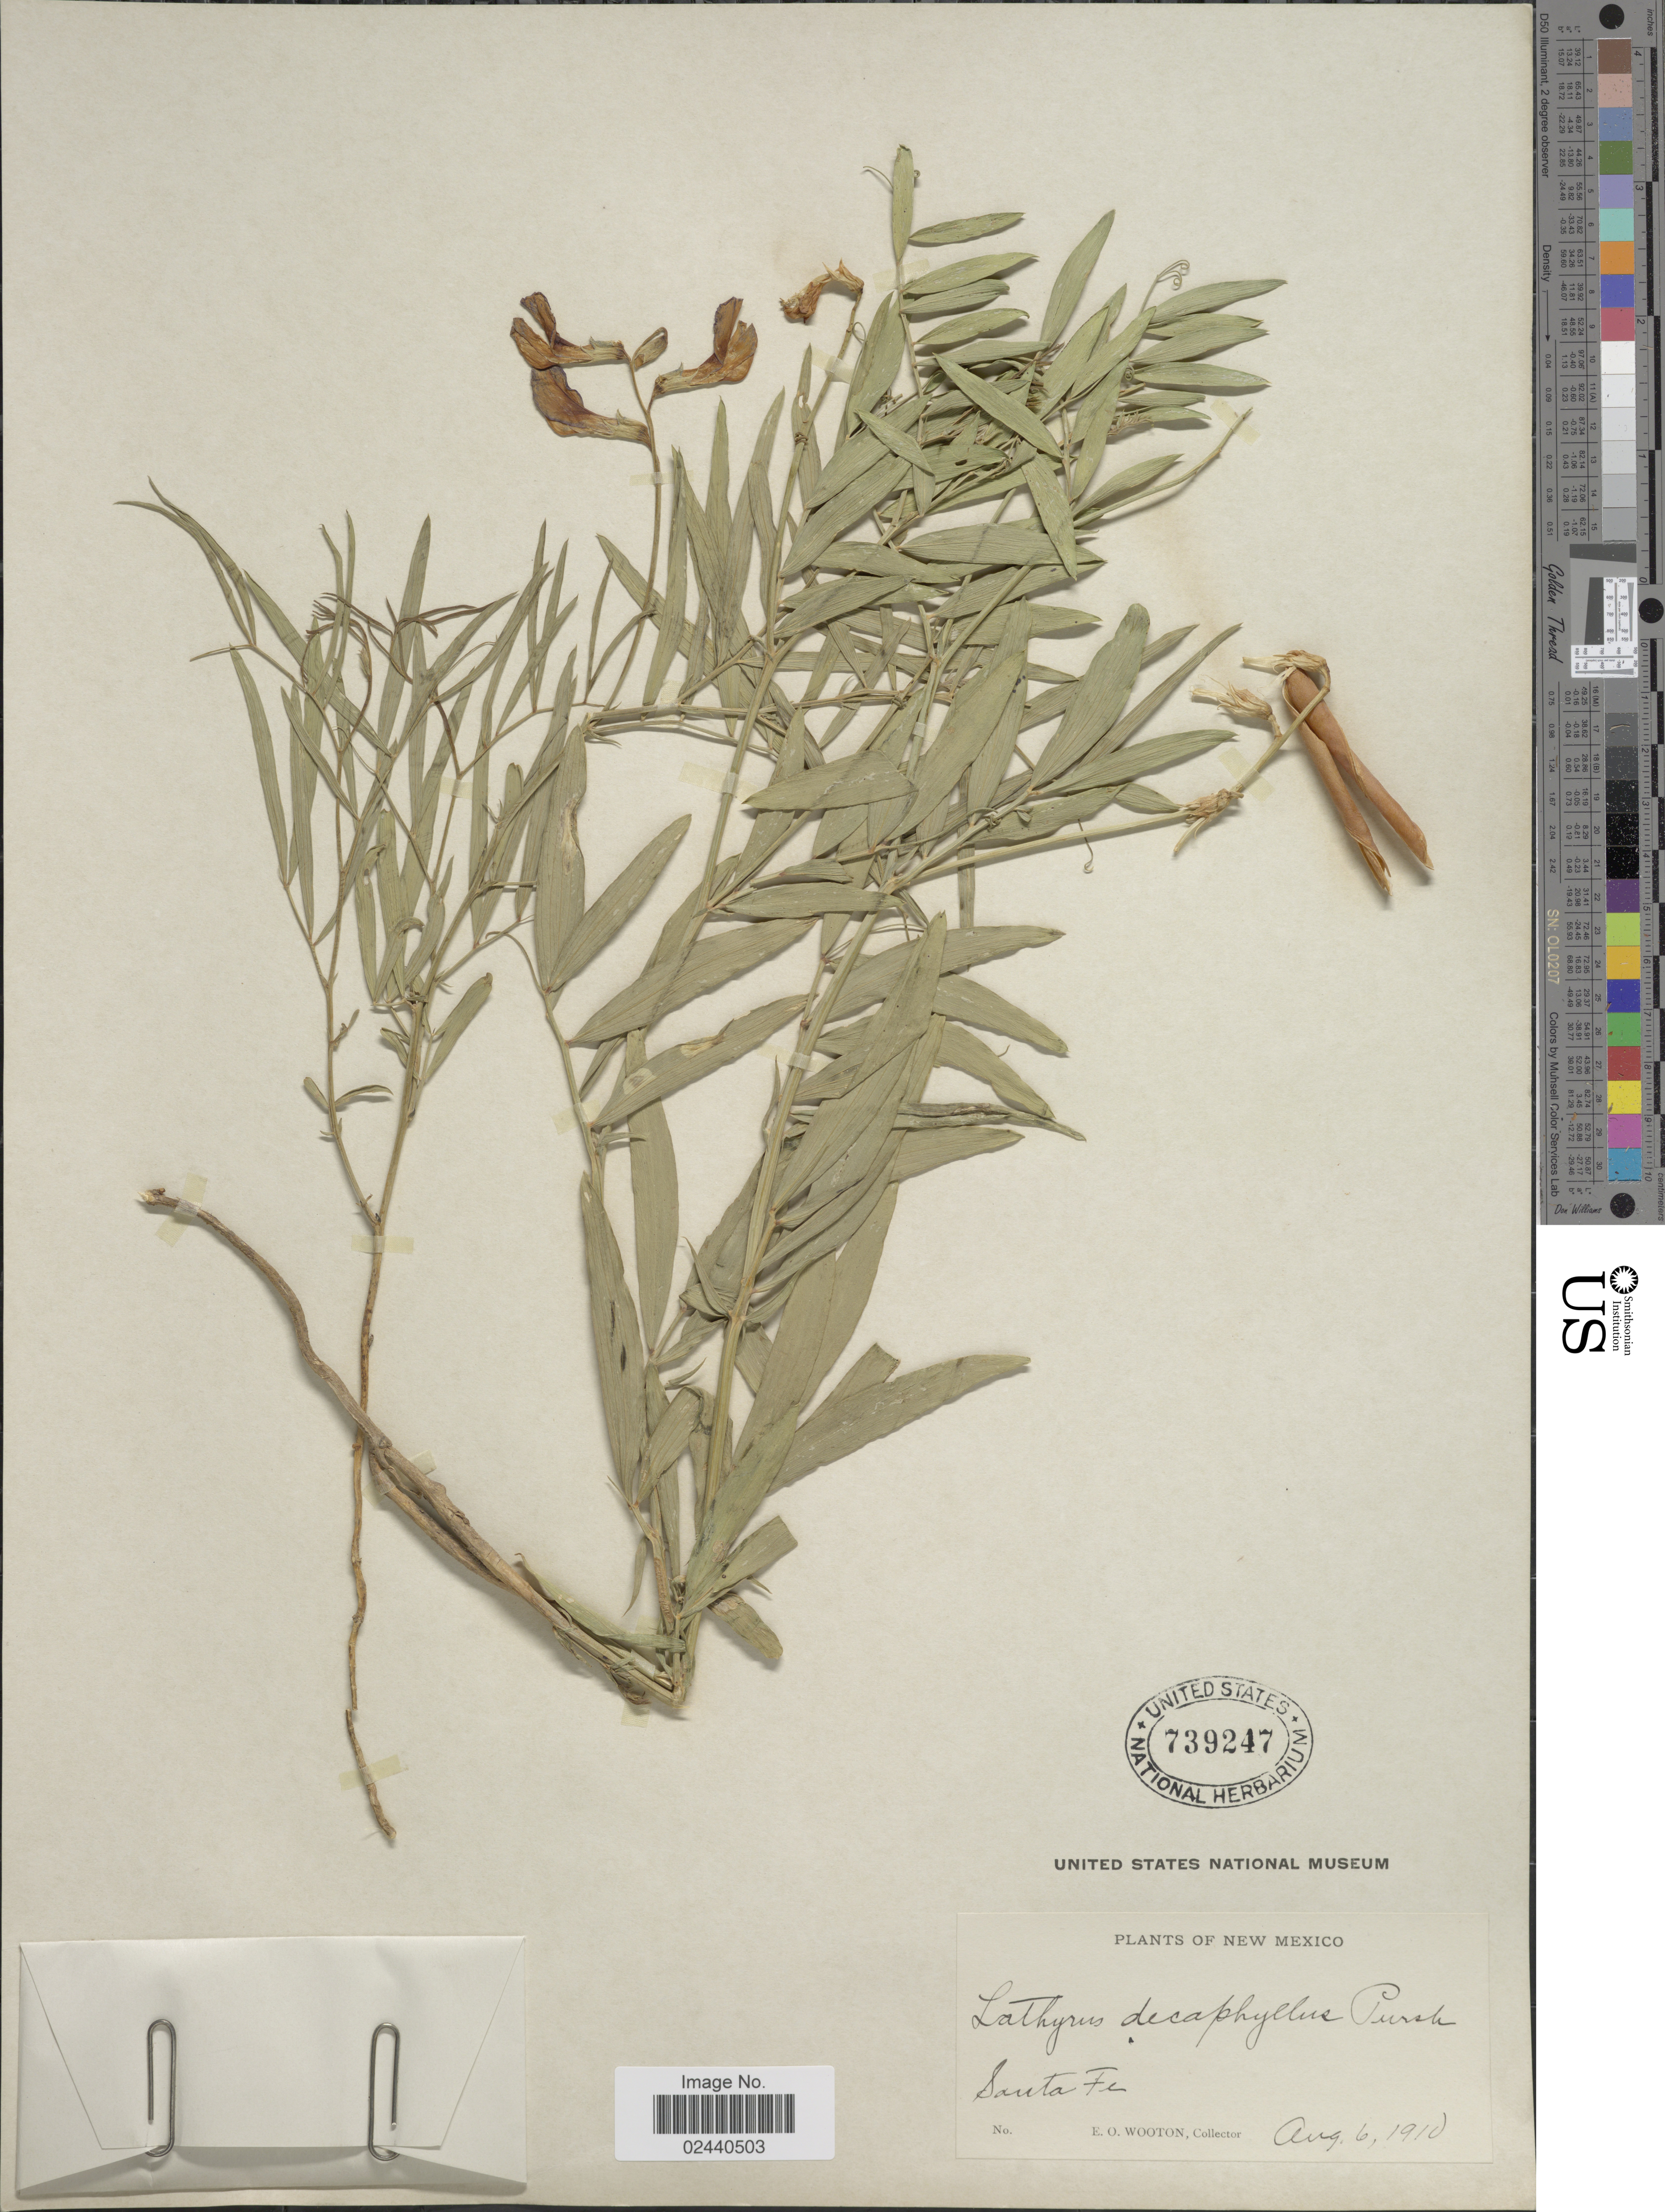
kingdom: Plantae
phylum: Tracheophyta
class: Magnoliopsida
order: Fabales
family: Fabaceae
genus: Lathyrus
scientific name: Lathyrus eucosmus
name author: Butters & H. St. John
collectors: E. O. Wooton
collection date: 1910-08-06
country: United States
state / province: New Mexico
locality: Santa Fe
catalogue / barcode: US 739247